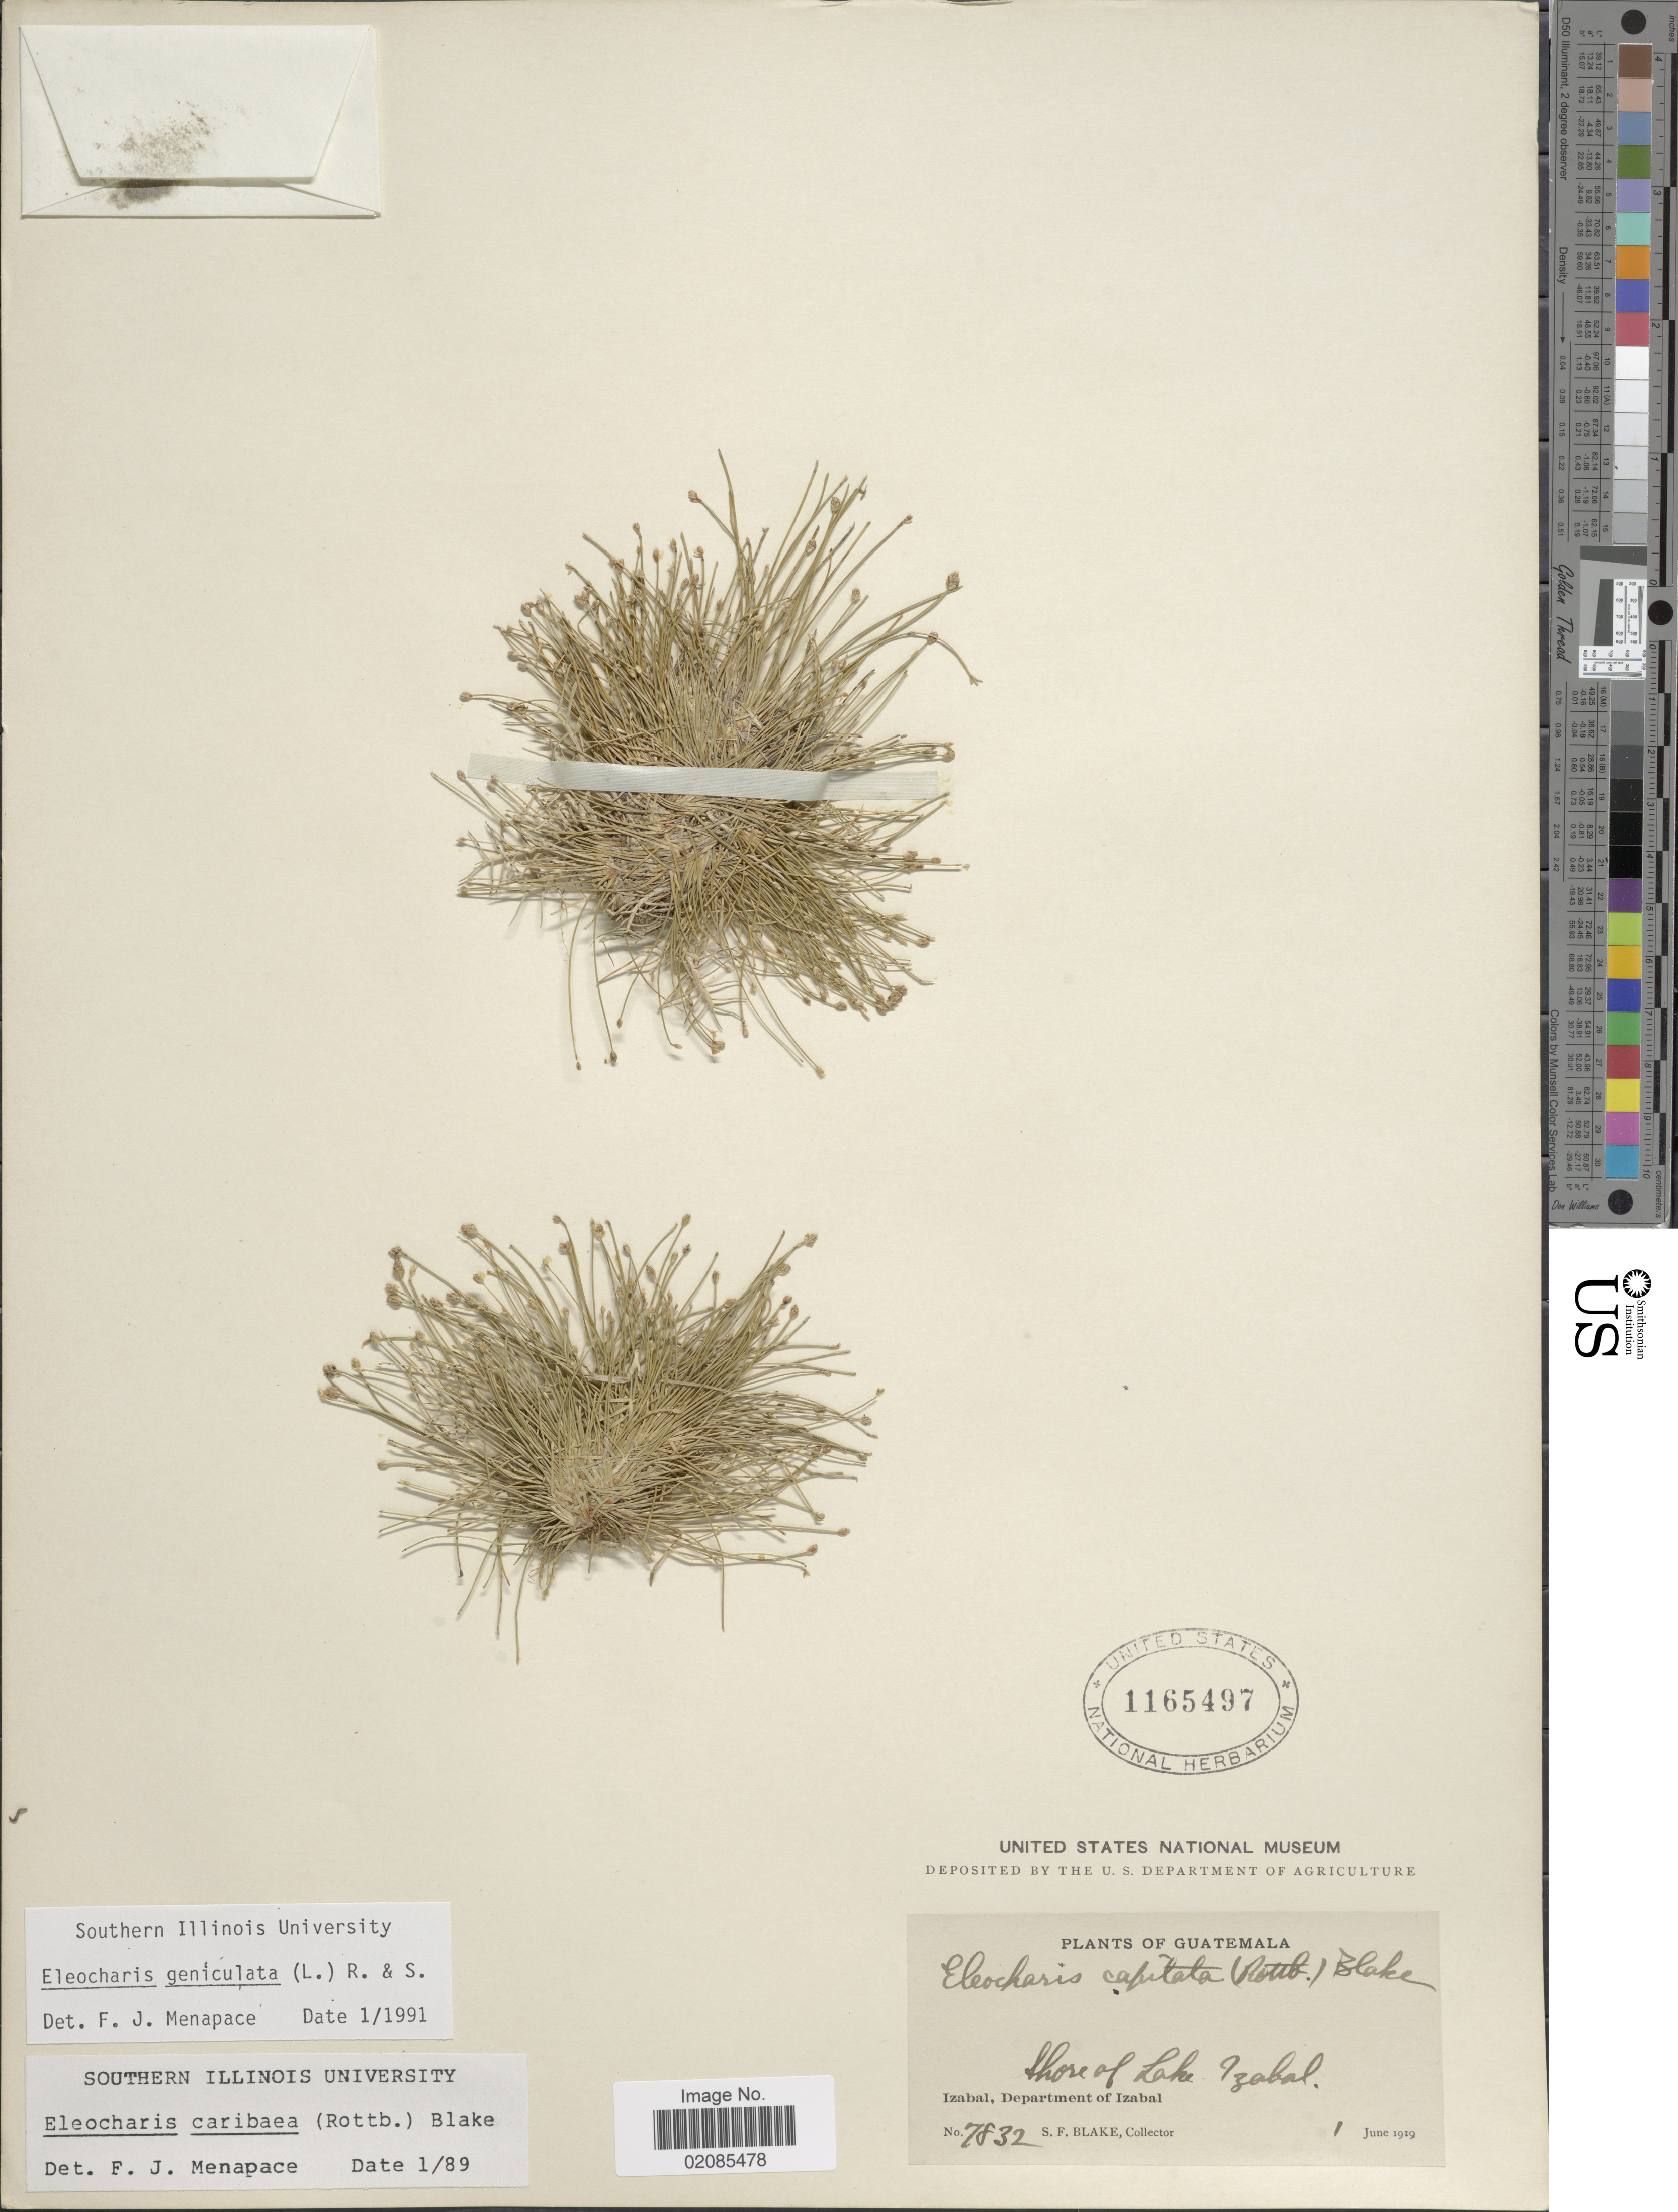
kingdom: Plantae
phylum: Tracheophyta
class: Liliopsida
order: Poales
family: Cyperaceae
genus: Eleocharis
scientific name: Eleocharis geniculata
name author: (L.) Roem. & Schult.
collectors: S. Blake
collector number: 7832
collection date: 1919-06-01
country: Guatemala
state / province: Izabal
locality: Shore of Lake Izabal, Izabal.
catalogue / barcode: US 1165497